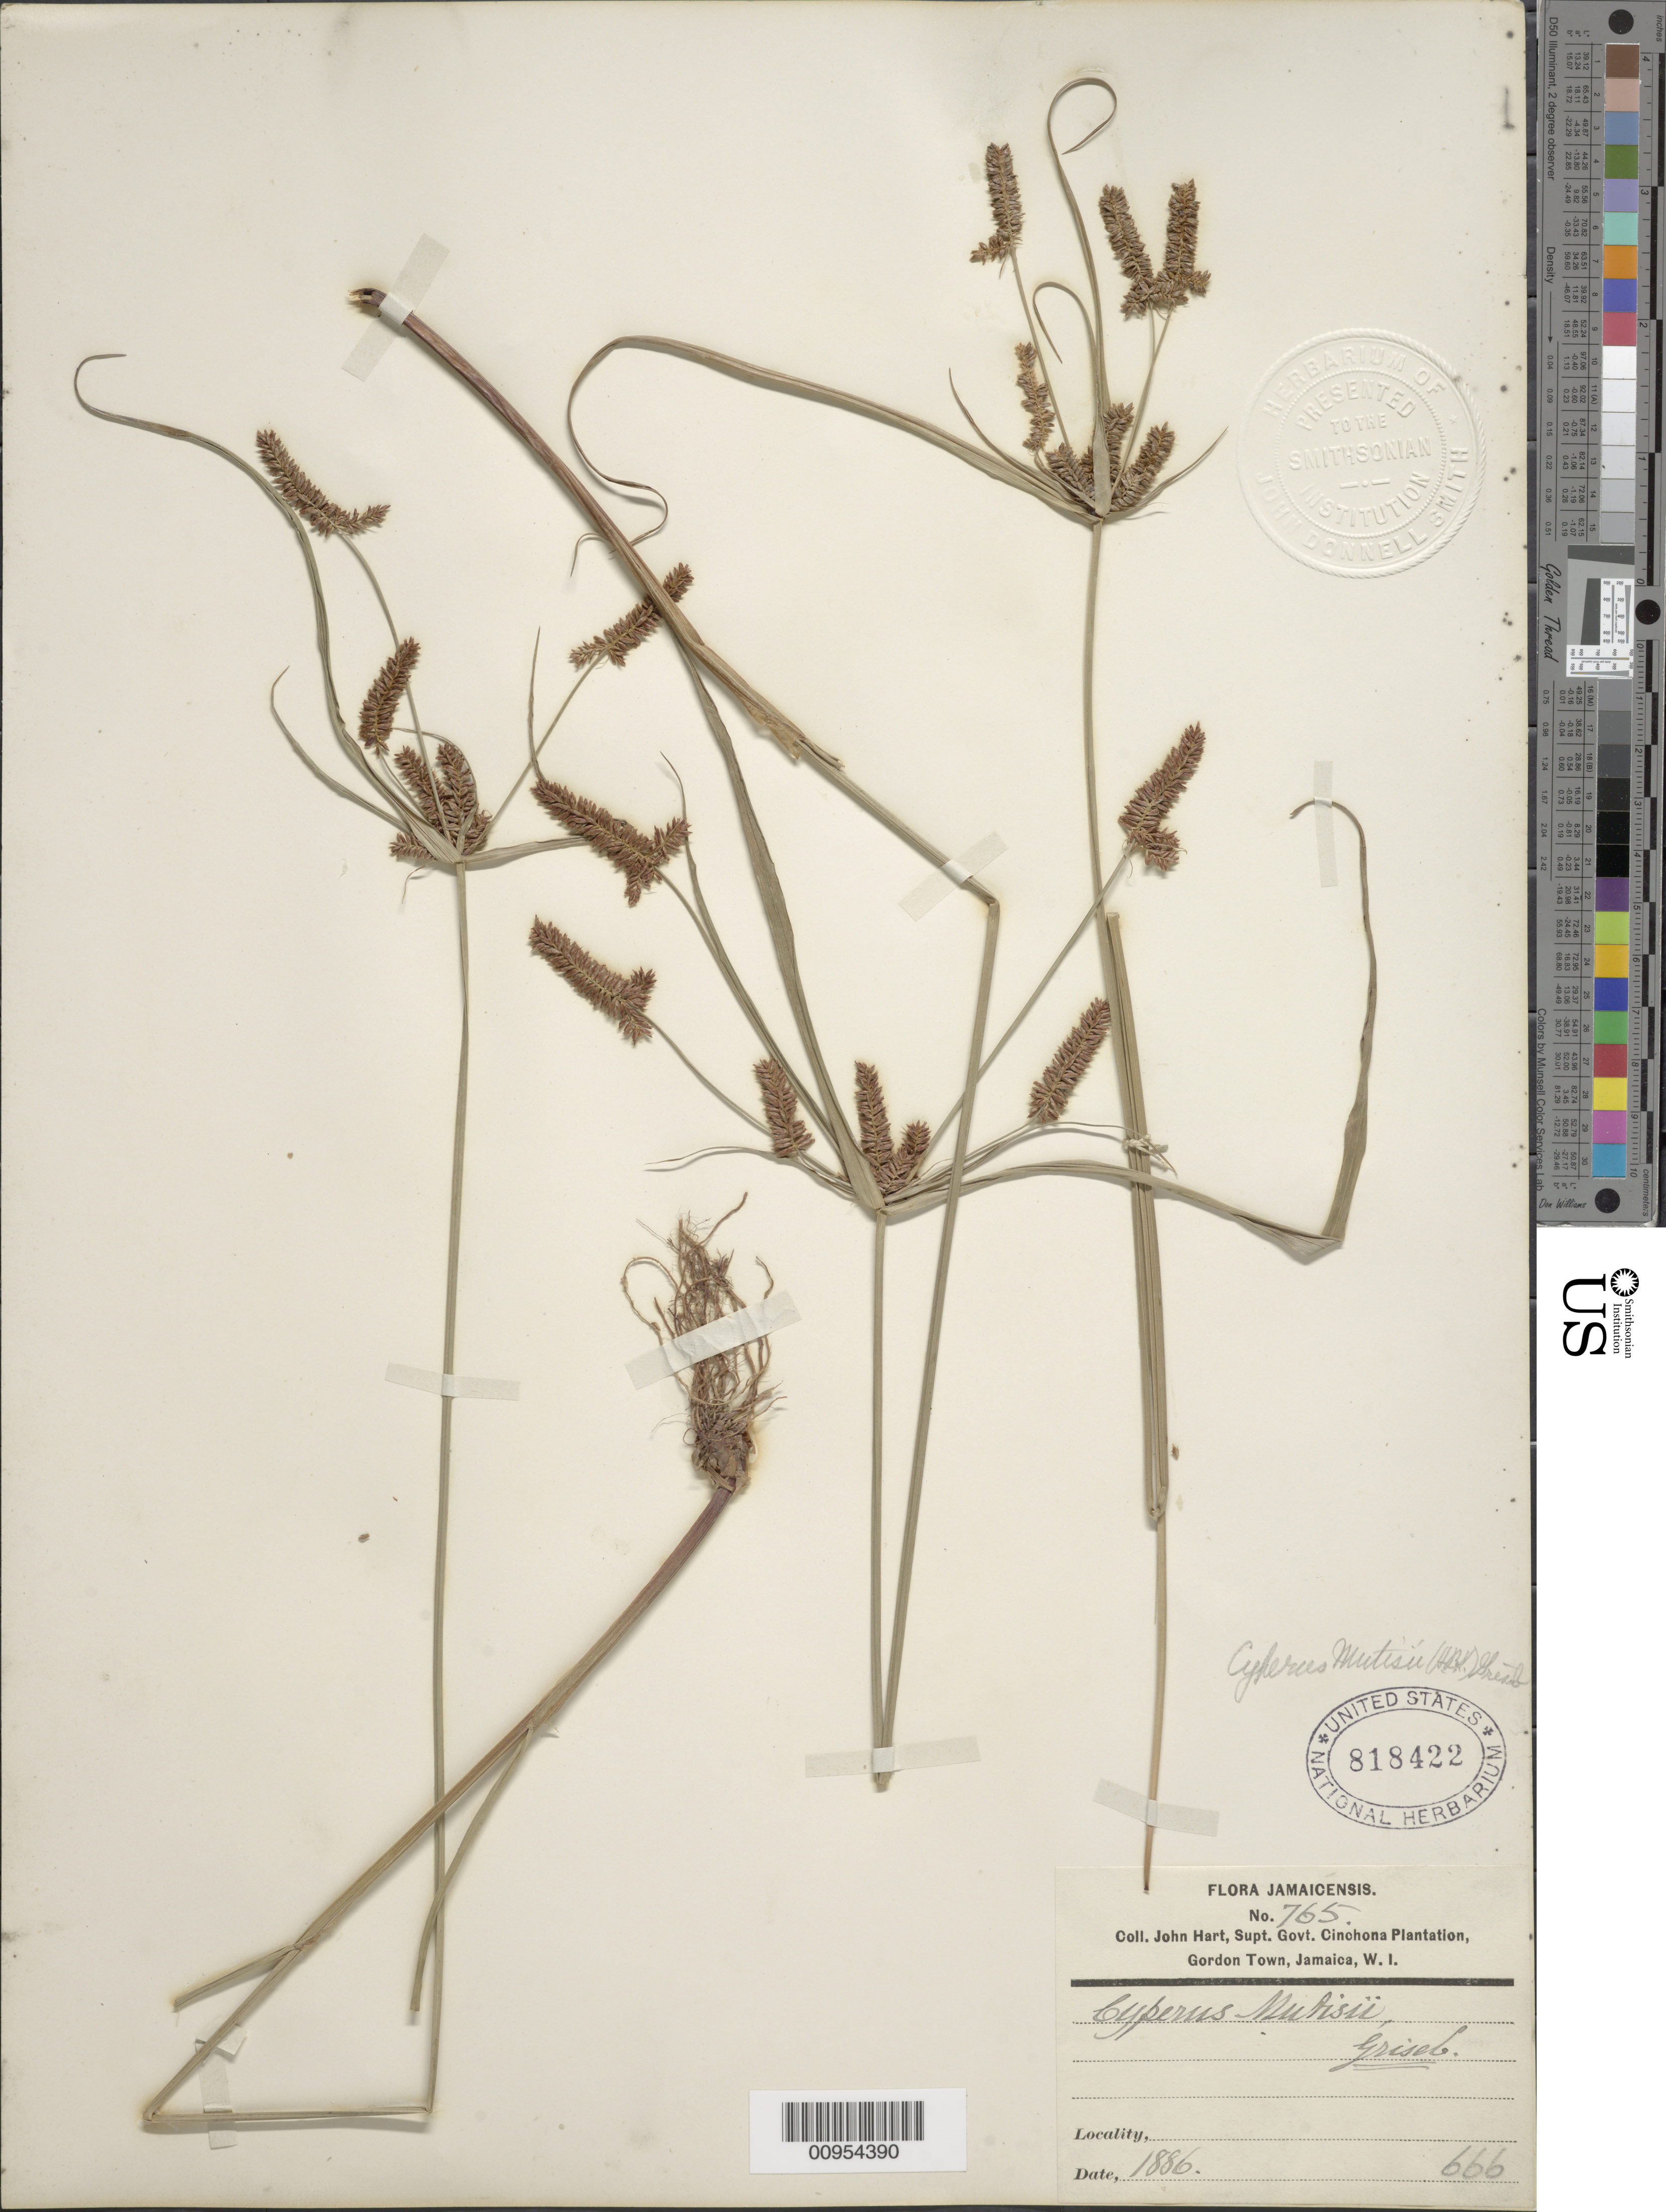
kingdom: Plantae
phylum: Tracheophyta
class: Liliopsida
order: Poales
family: Cyperaceae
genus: Cyperus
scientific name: Cyperus mutisii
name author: (Kunth) Andersson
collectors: J. Hart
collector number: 765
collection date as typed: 1886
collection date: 1886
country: Jamaica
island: Jamaica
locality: Gordon Town, Supt. Gov. Cinchona Plantation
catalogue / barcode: US 818422